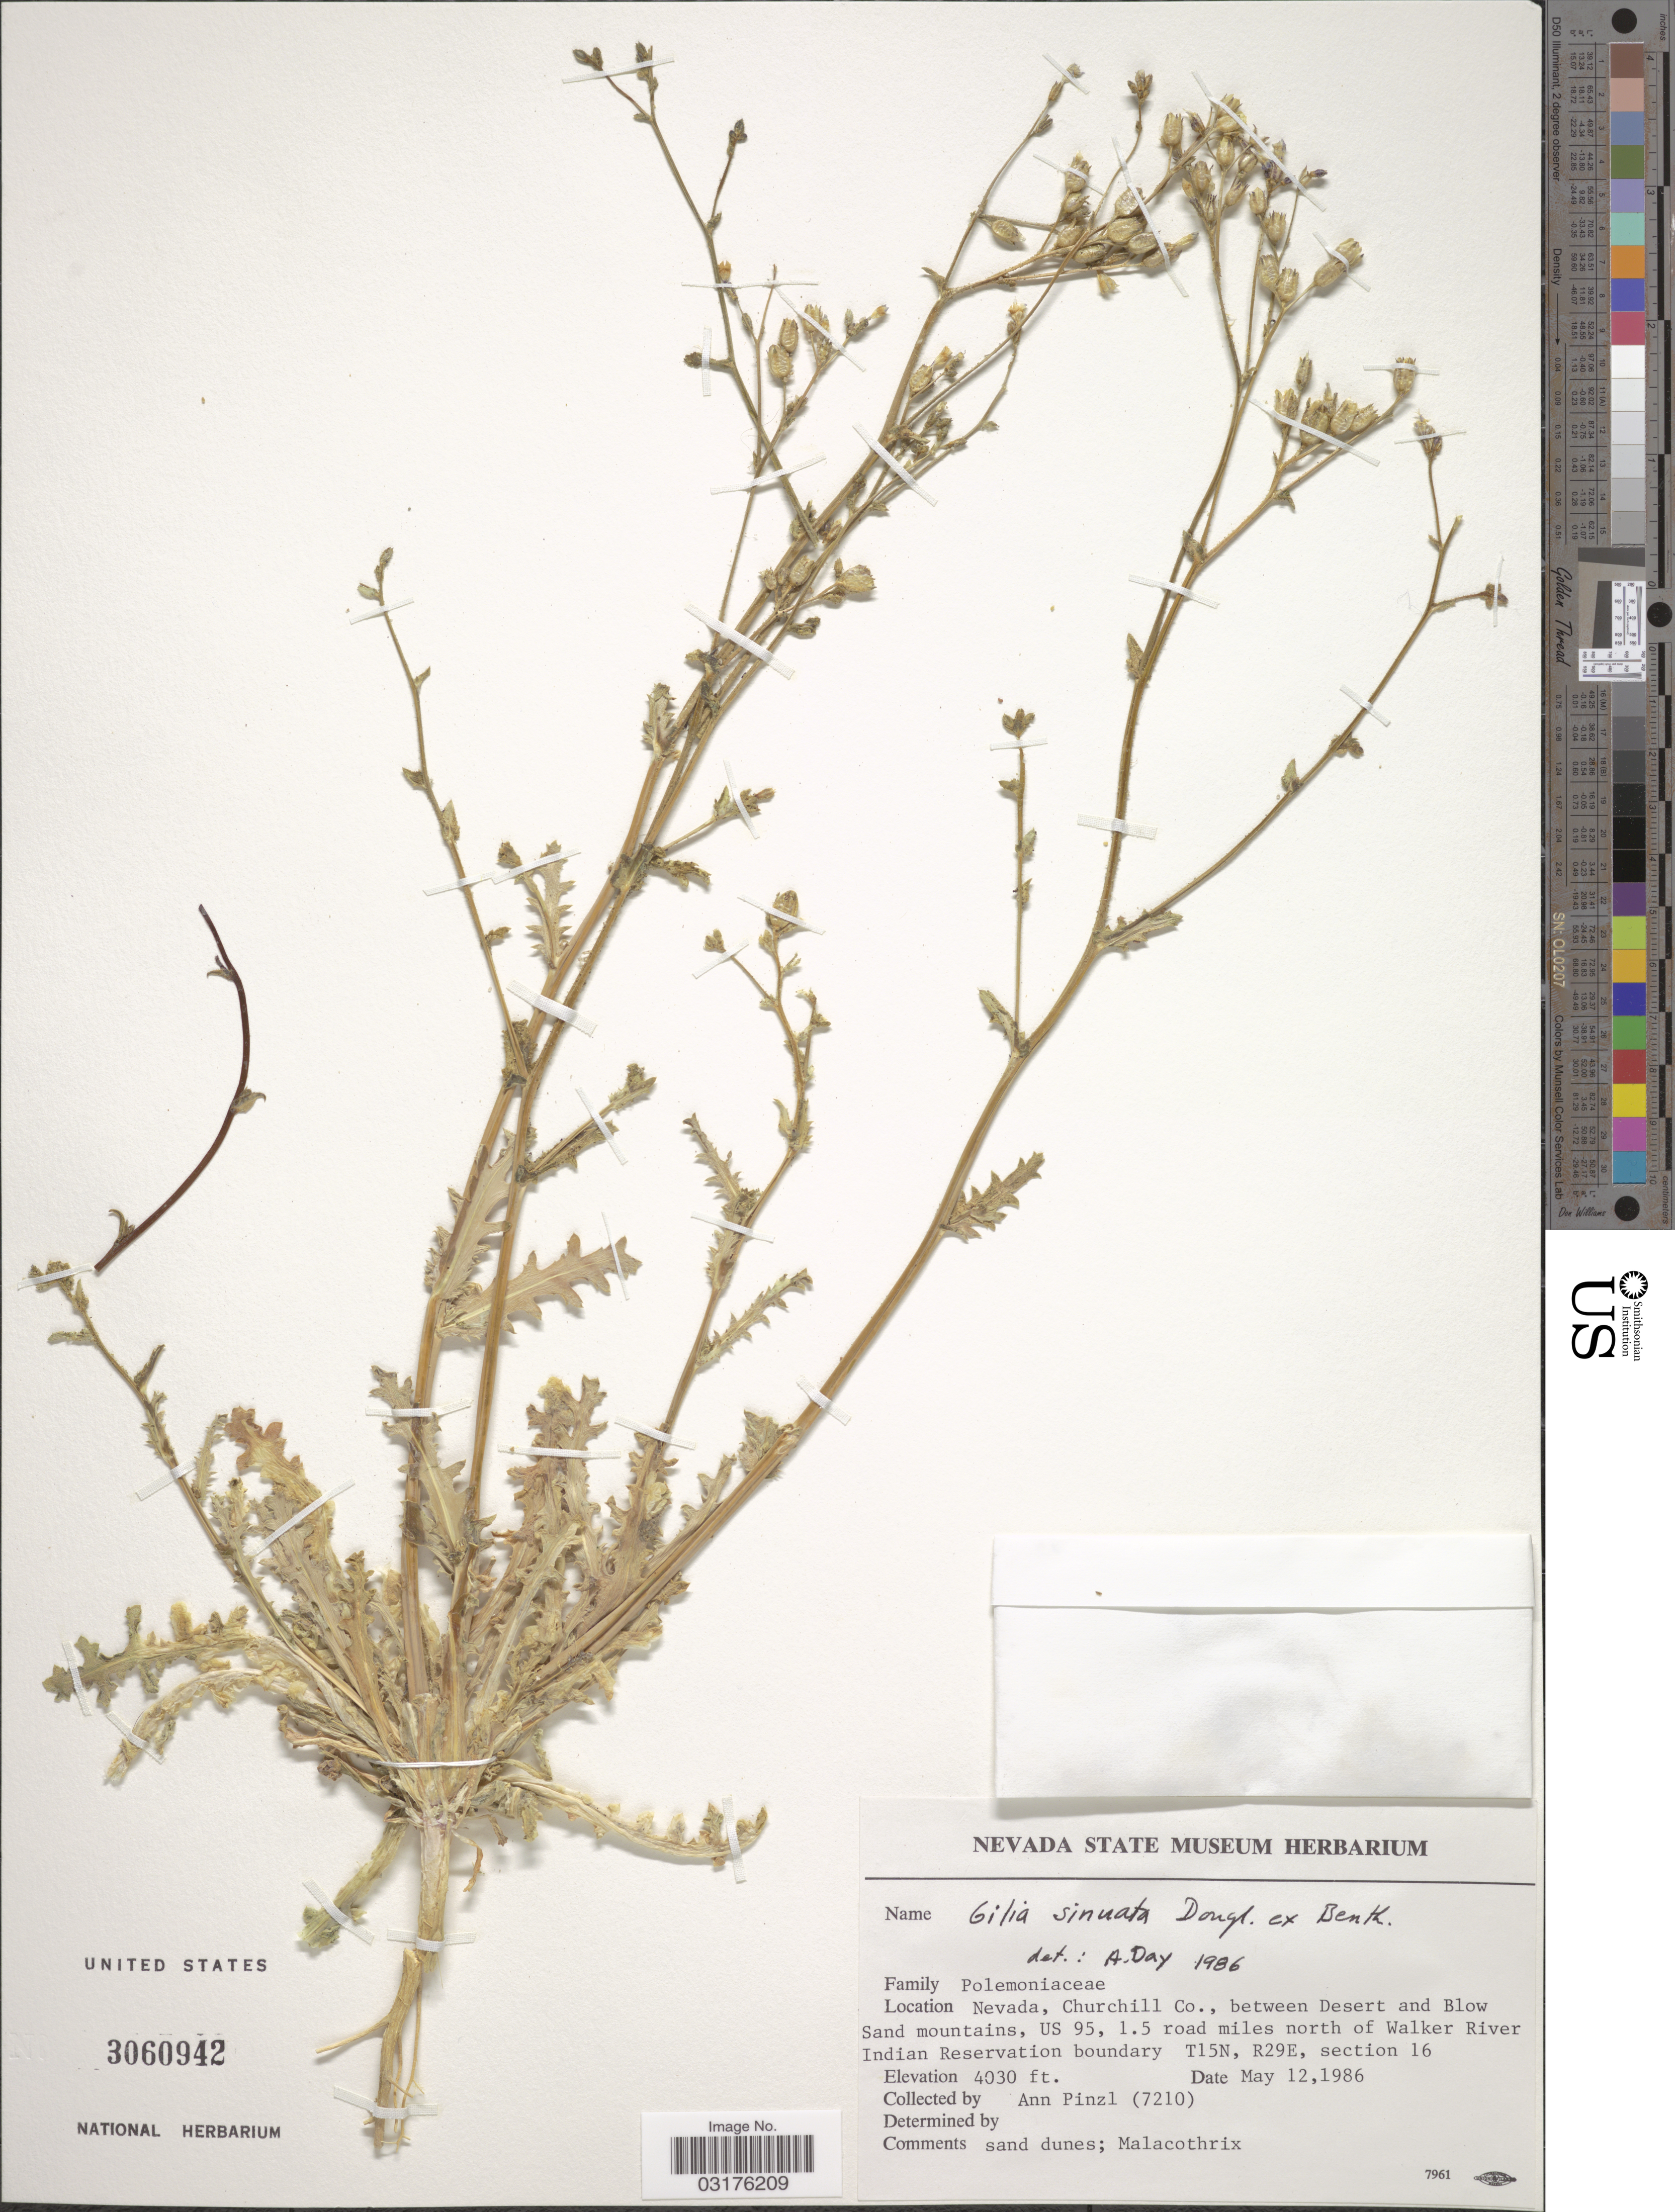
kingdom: Plantae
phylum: Tracheophyta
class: Magnoliopsida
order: Ericales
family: Polemoniaceae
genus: Gilia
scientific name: Gilia sinuata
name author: Douglas ex Benth.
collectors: A. Pinzl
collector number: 7210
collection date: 1986-05-12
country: United States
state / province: Nevada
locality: Churchill Co., between Desert and Blow Sand mountains, US 95, 1.5 road miles north of Walker River Indian Reservation boundary T15N, R29E, section 16.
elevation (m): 1228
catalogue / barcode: US 3060942